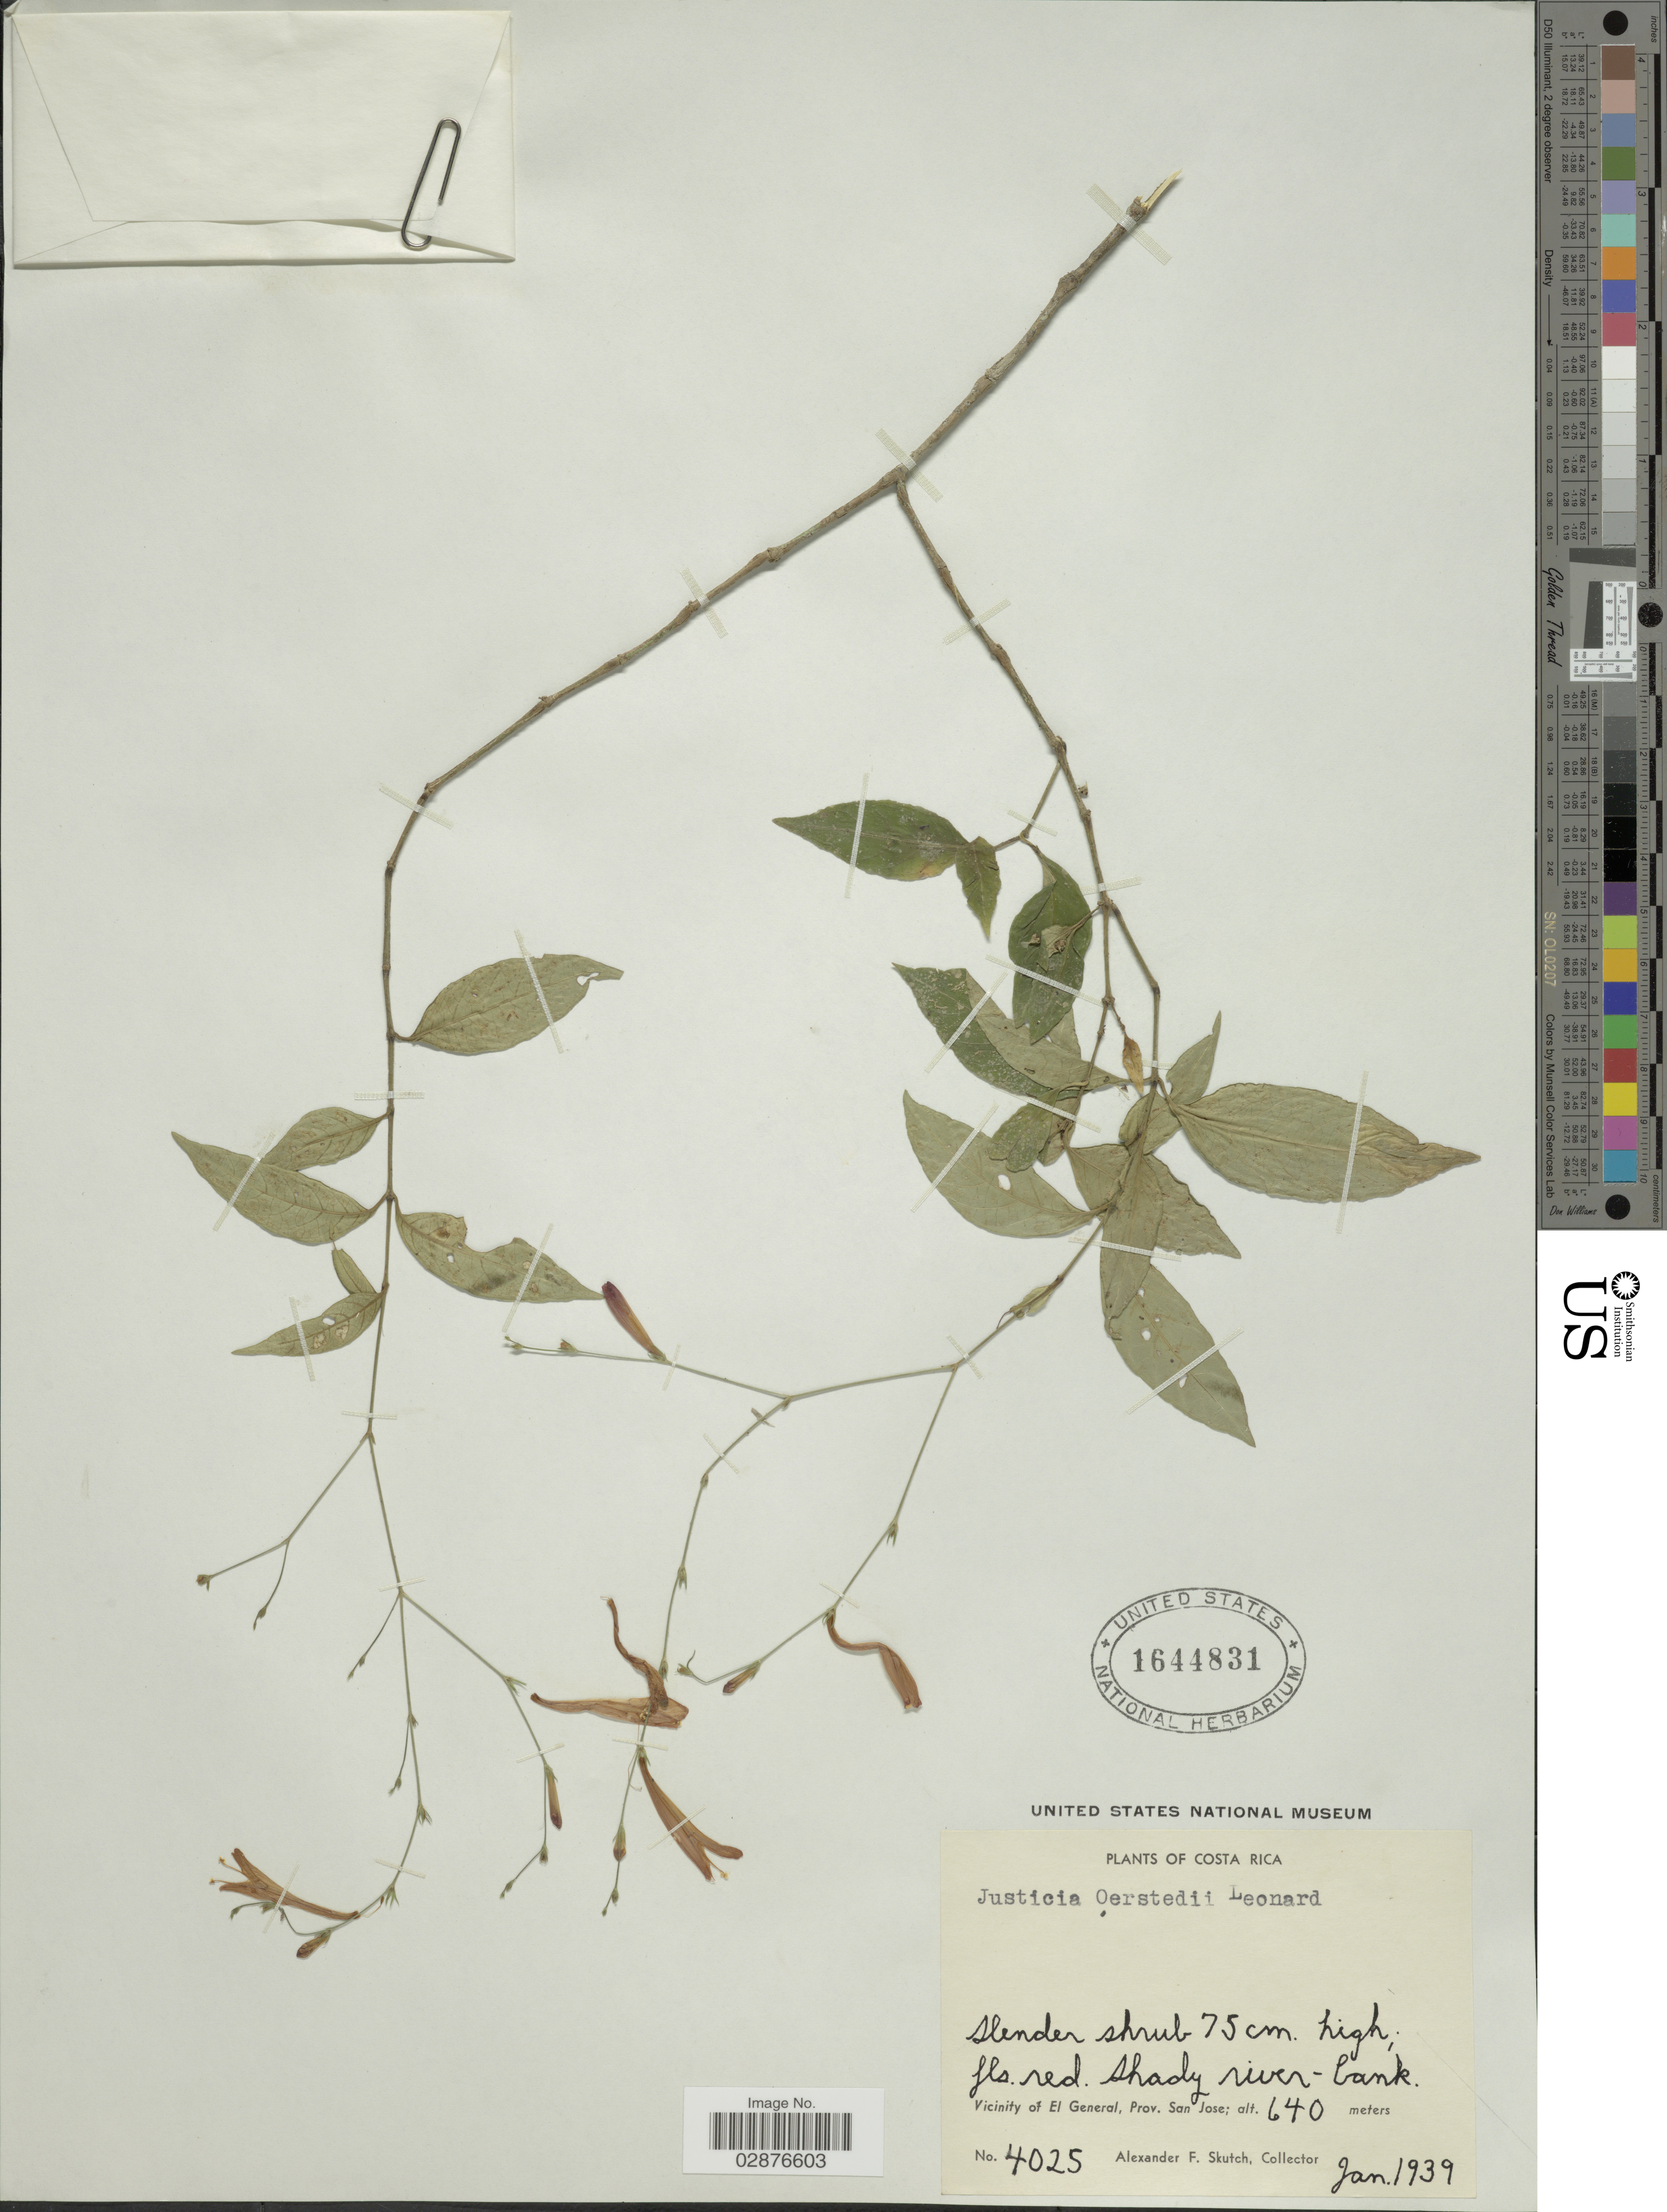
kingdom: Plantae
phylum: Tracheophyta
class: Magnoliopsida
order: Lamiales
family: Acanthaceae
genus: Justicia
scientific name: Justicia oerstedii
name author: Leonard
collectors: A. F. Skutch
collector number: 4025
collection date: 1939-01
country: Costa Rica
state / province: San José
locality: Vicinity of El General.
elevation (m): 640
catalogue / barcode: US 1644831